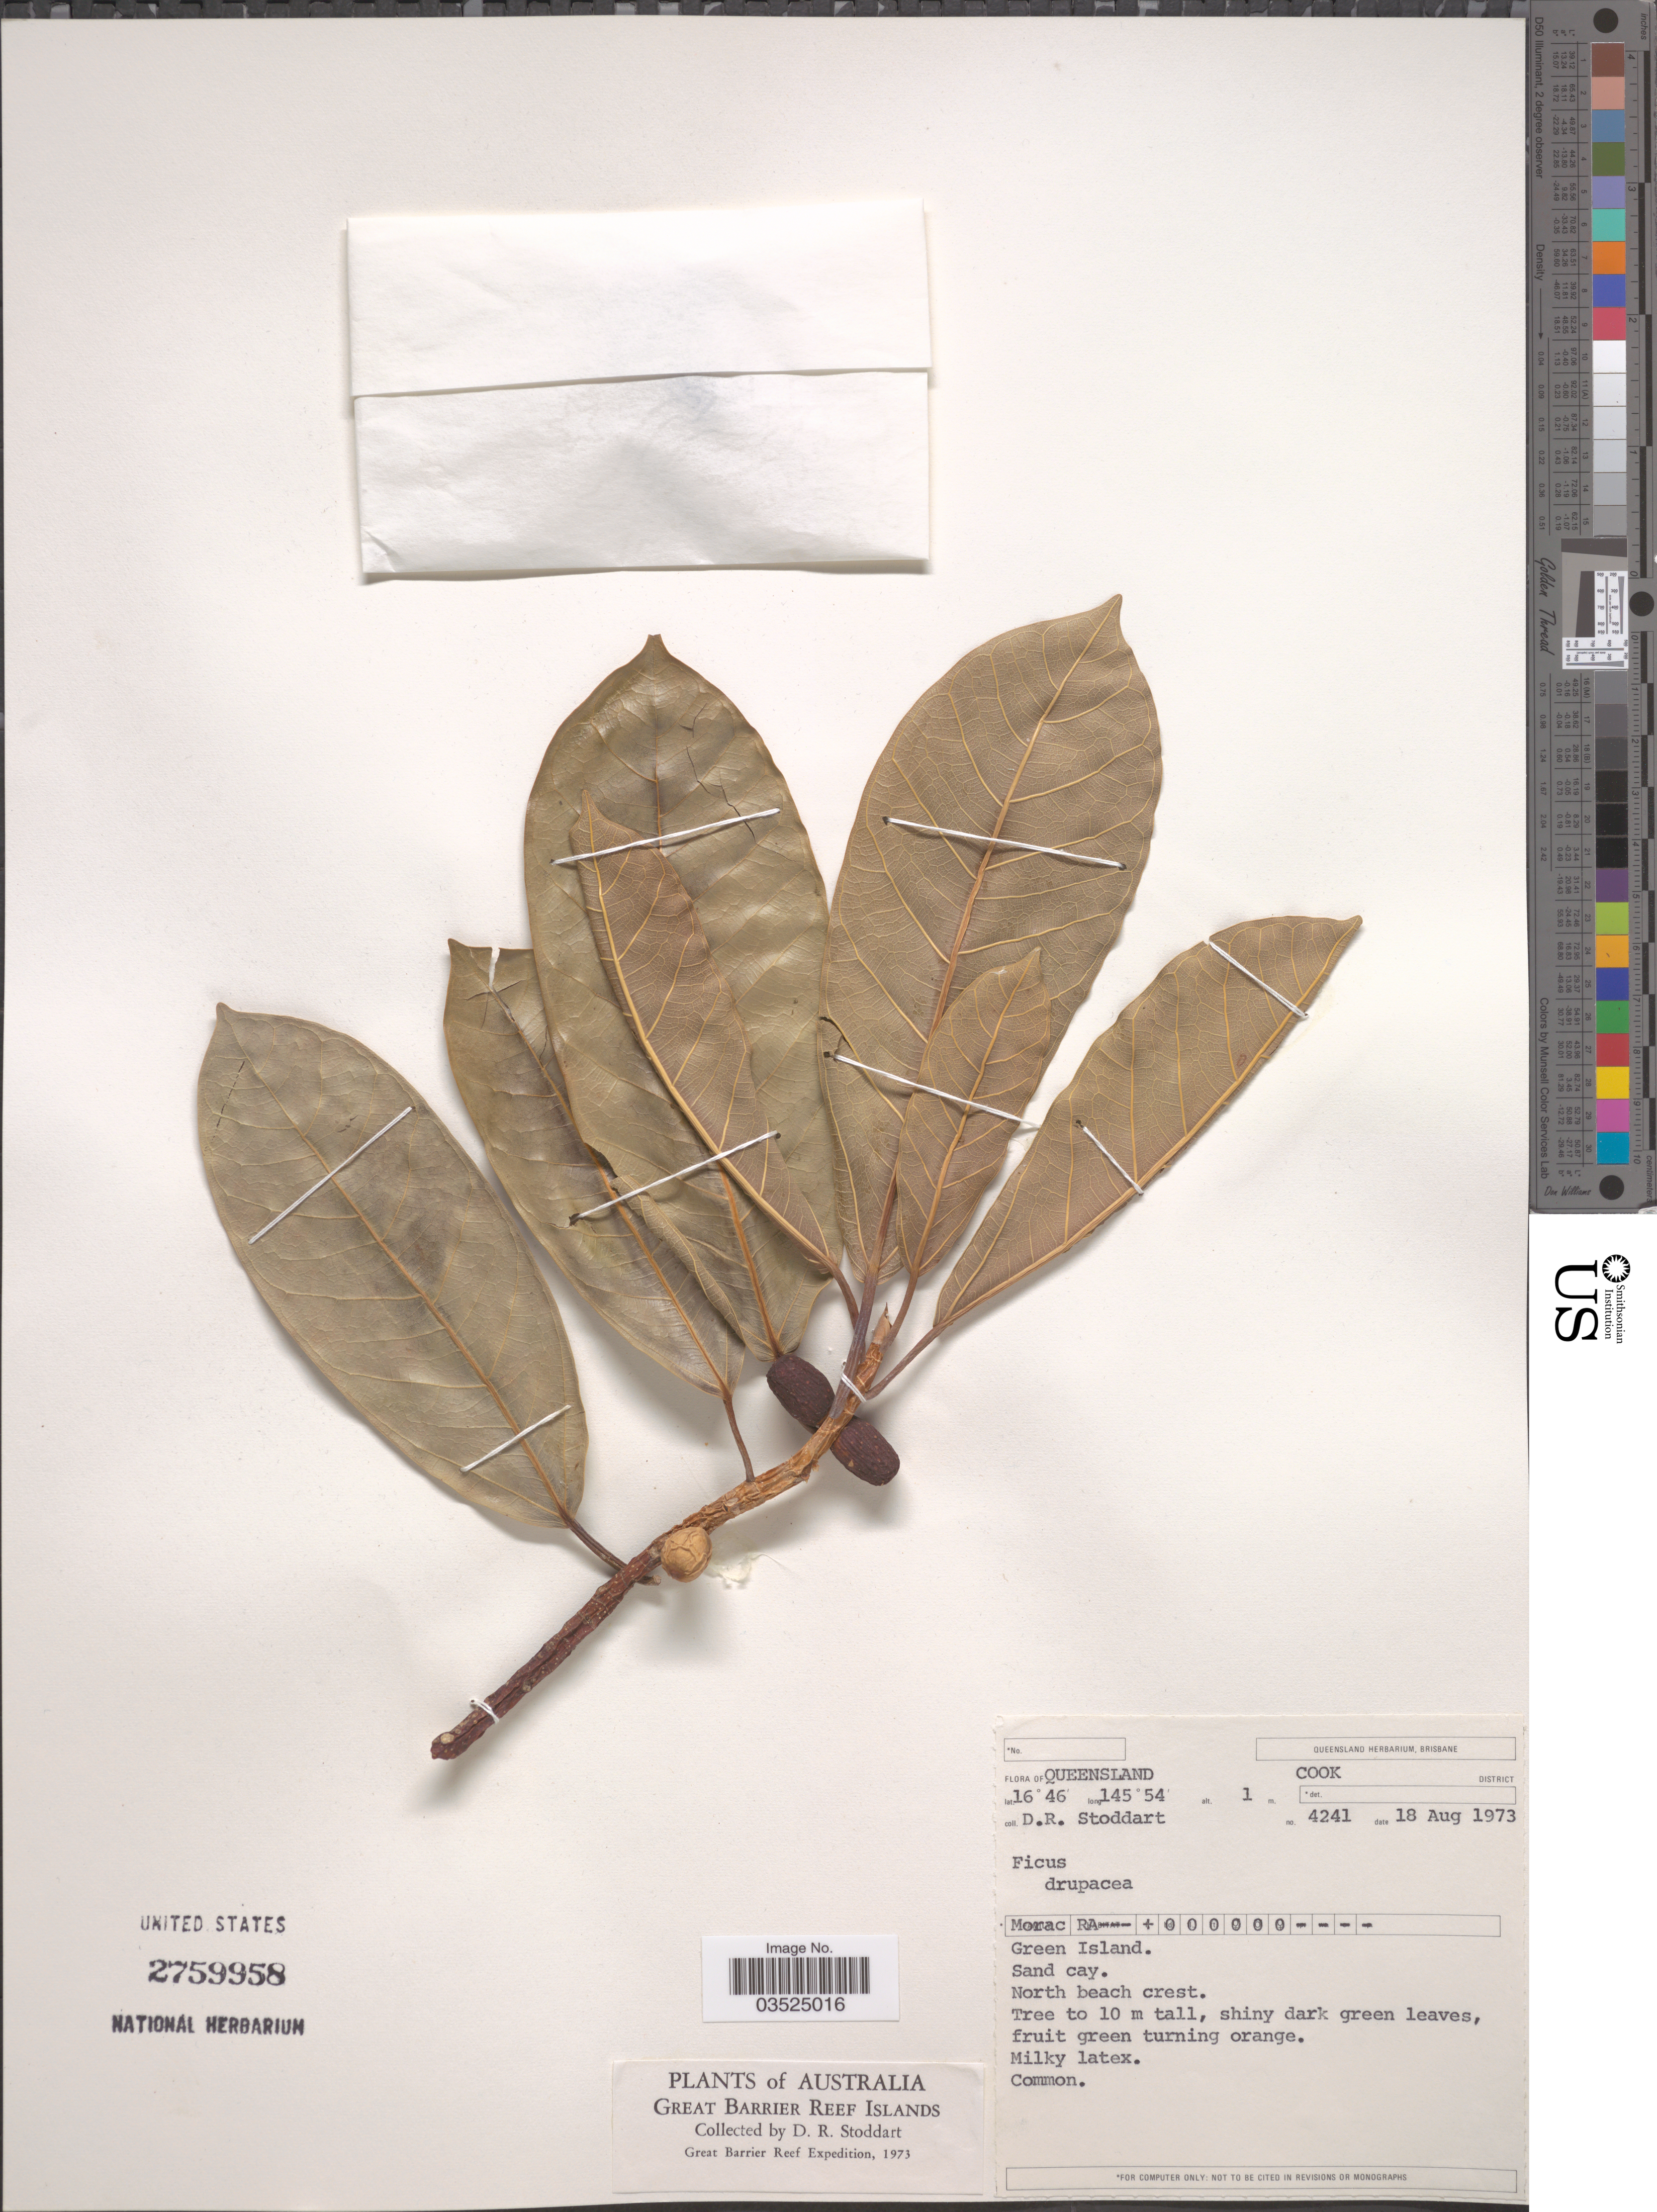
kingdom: Plantae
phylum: Tracheophyta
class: Magnoliopsida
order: Rosales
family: Moraceae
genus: Ficus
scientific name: Ficus drupacea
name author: Thunb.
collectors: D. R. Stoddart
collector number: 4241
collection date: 1973-08-18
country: Australia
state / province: Queensland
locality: Cook District. Green Island. Sand cay. North beach crest. Great Barrier Reef Islands.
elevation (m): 1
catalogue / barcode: US 2759958